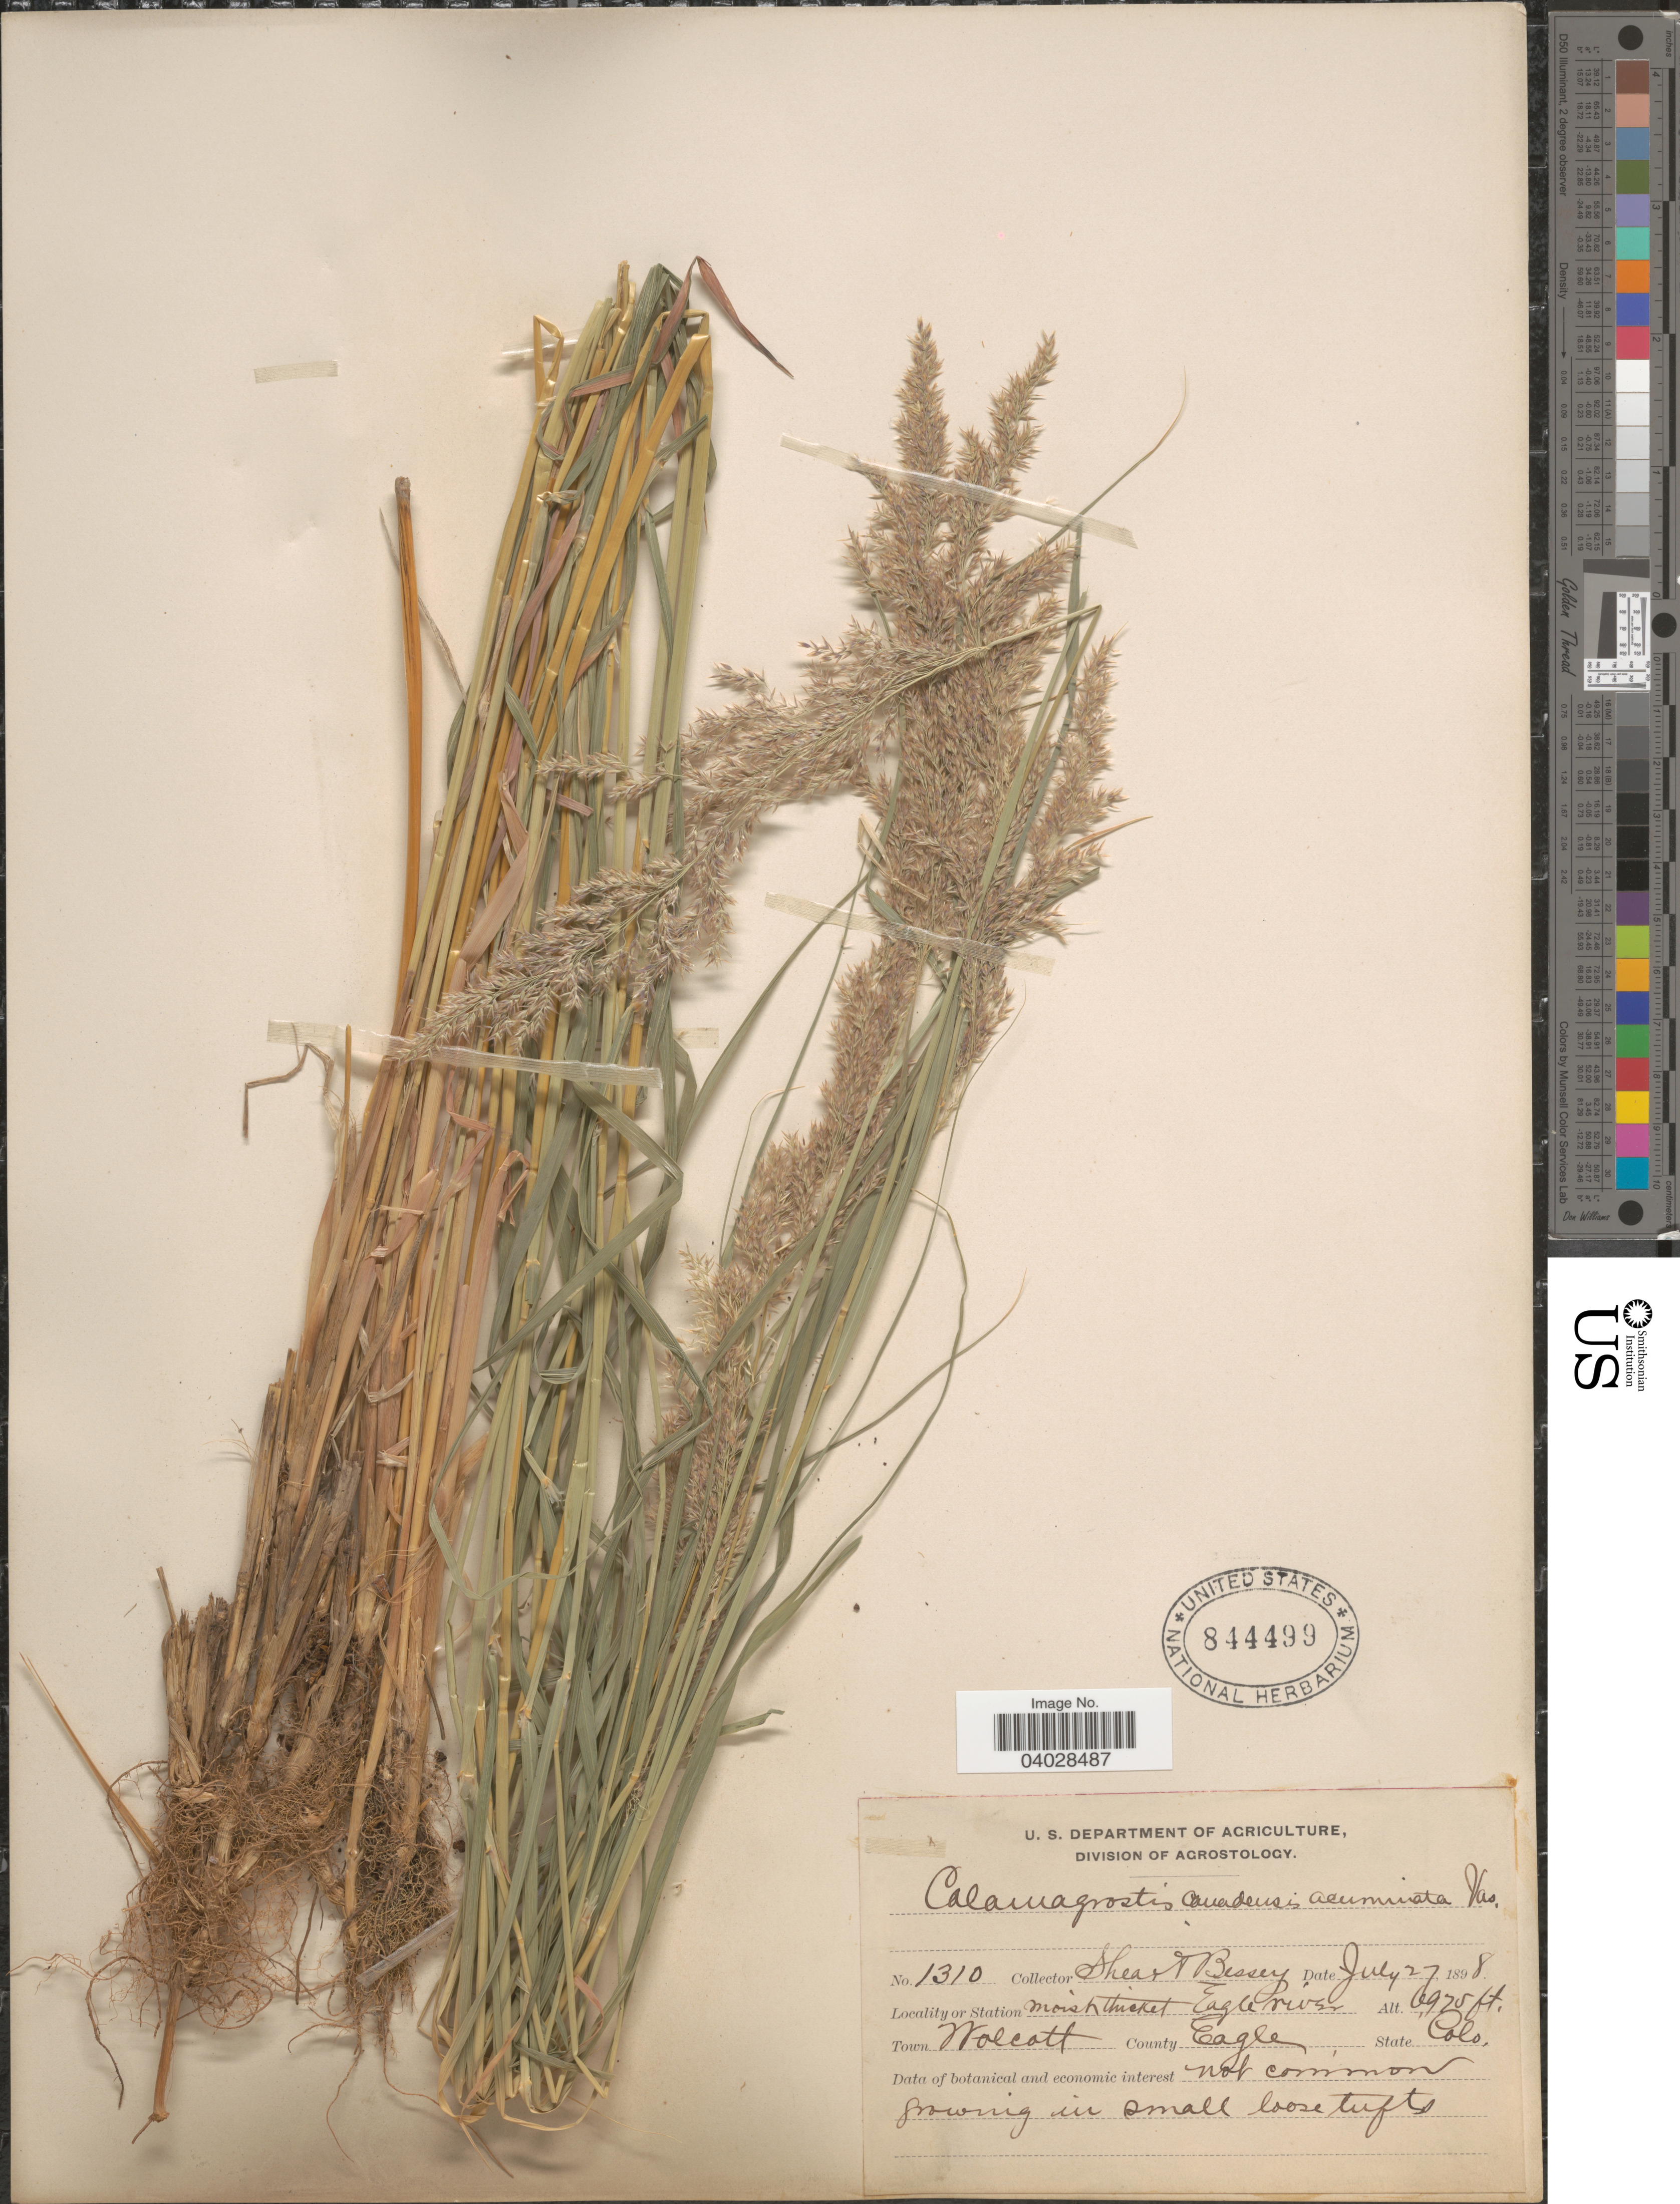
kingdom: Plantae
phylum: Tracheophyta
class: Liliopsida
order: Poales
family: Poaceae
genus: Calamagrostis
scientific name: Calamagrostis canadensis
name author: (Michx.) P. Beauv.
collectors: -- Shear & -. Bessey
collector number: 1310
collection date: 1898-07-27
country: United States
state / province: Colorado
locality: Station moist thicket, Eagle River. Town Wolcott. County Eagle.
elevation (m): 2126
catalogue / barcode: US 844499